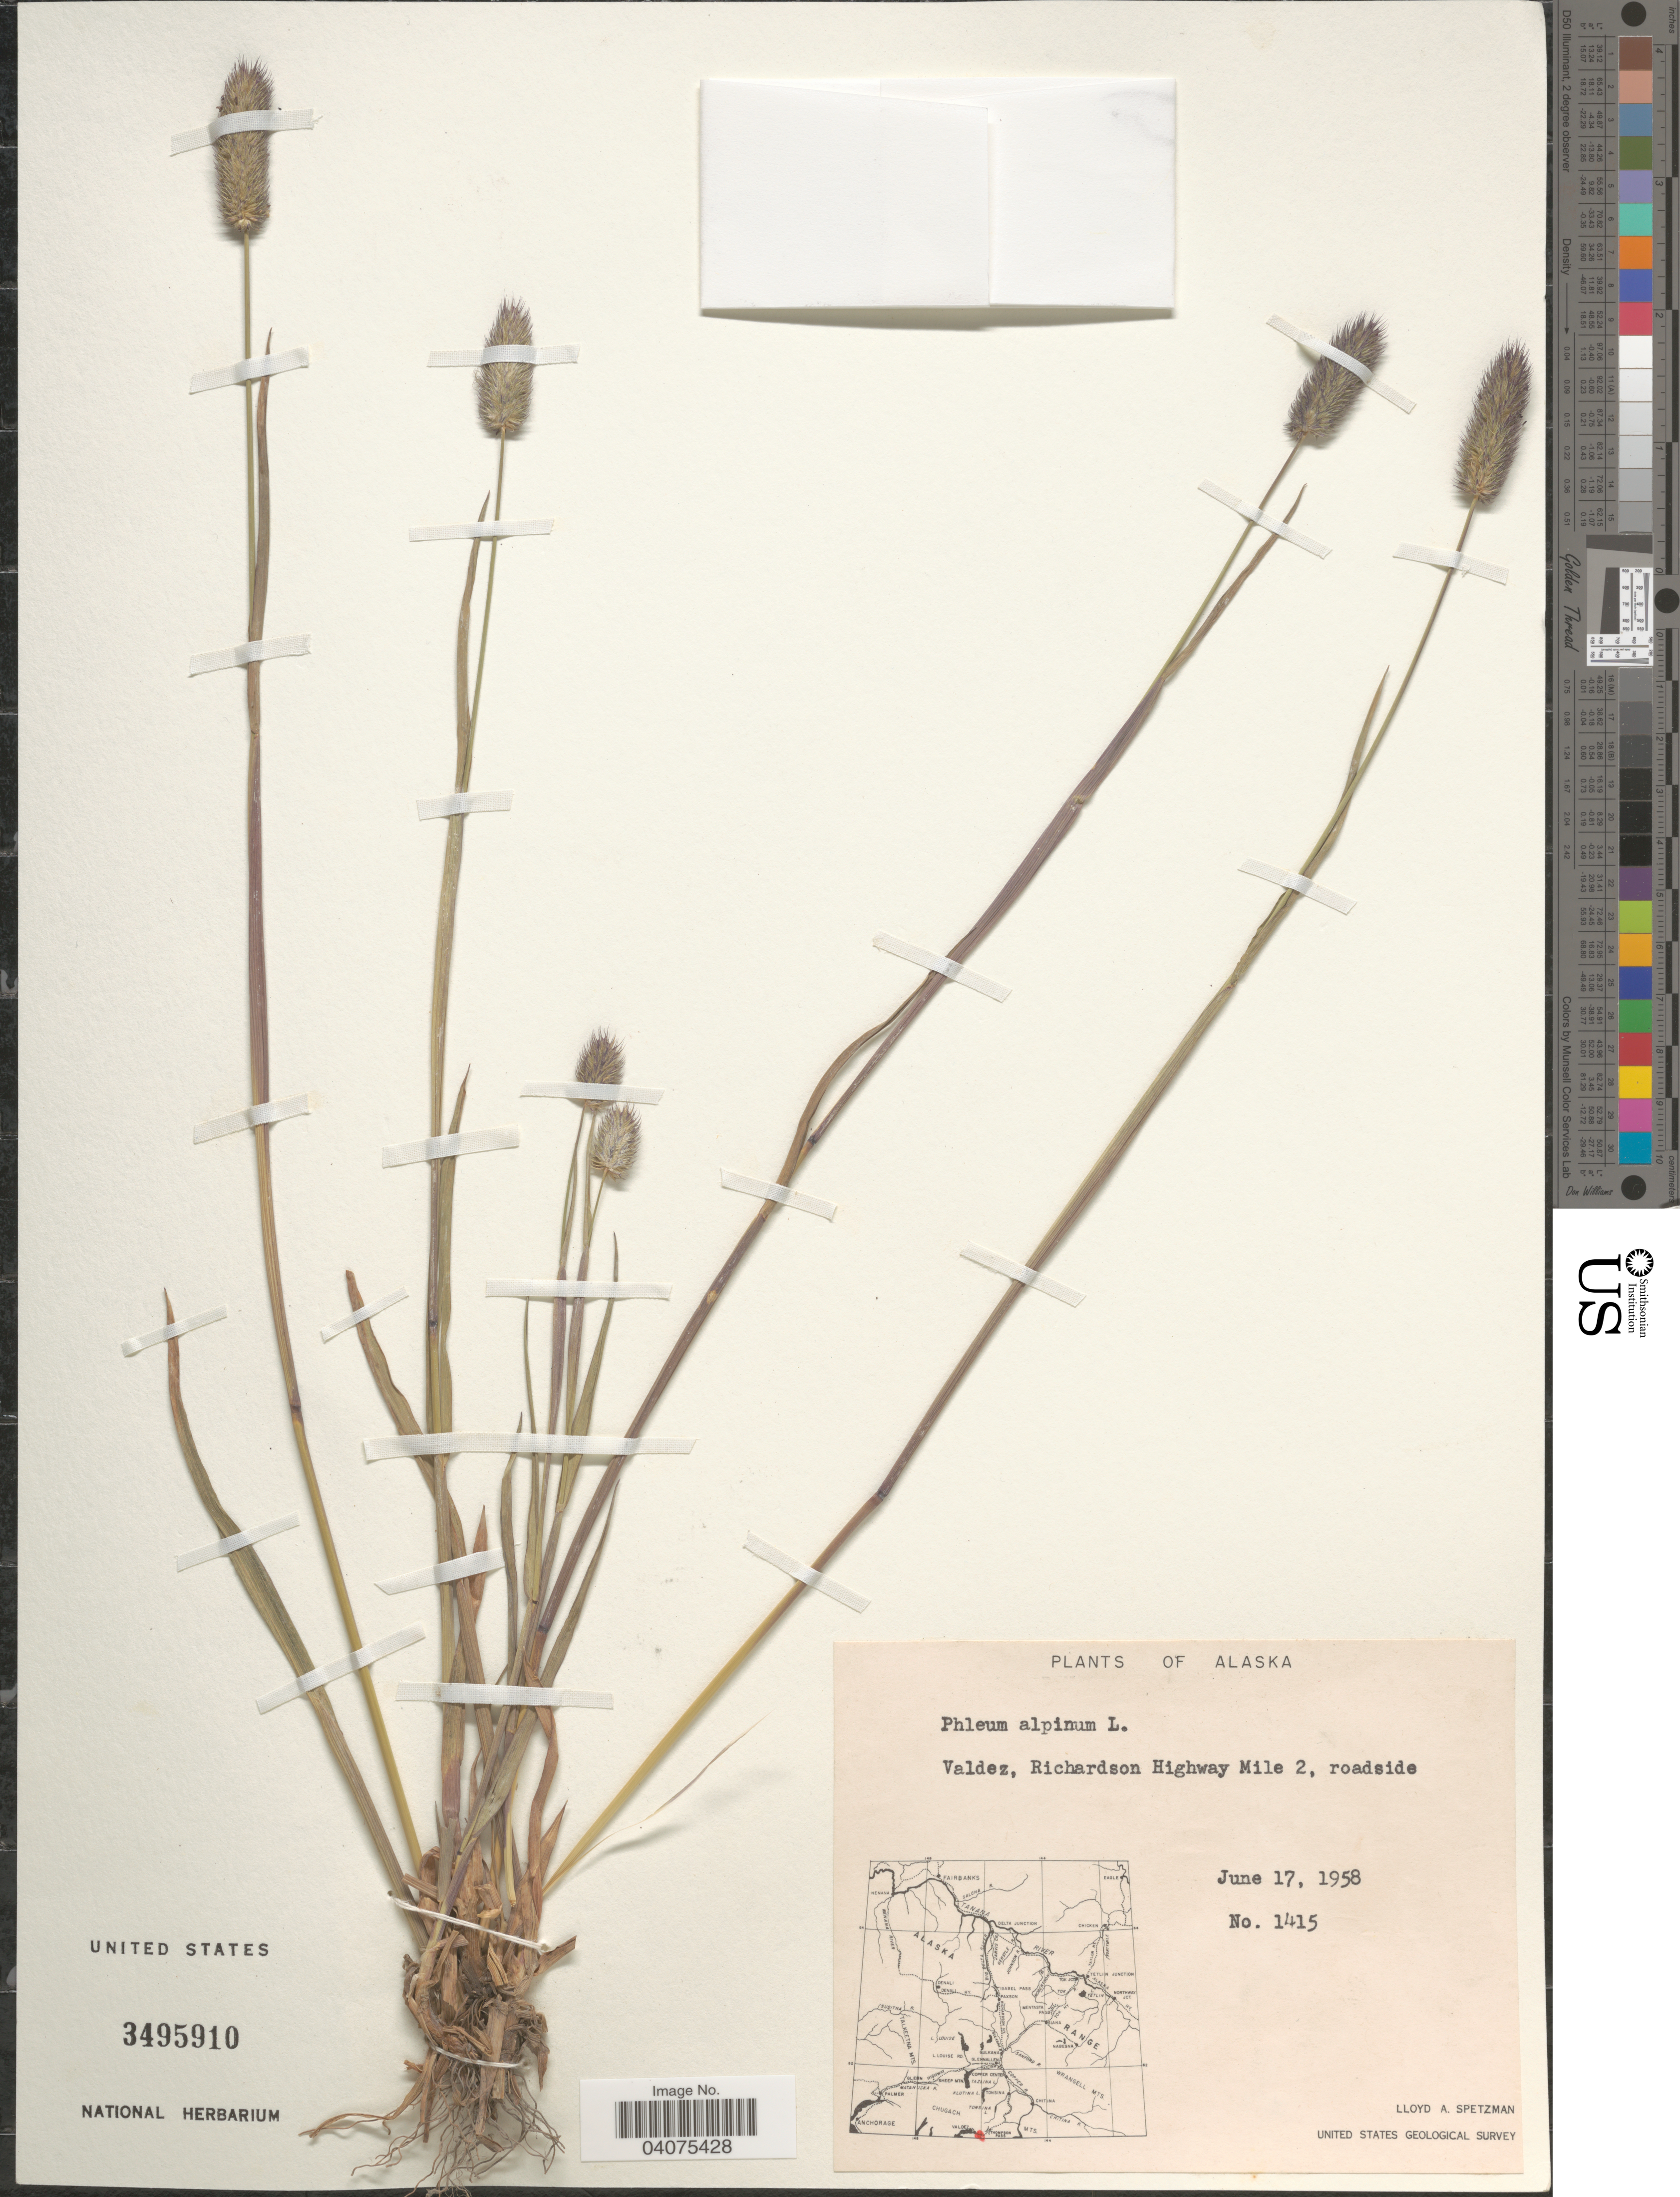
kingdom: Plantae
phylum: Tracheophyta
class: Liliopsida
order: Poales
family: Poaceae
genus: Phleum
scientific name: Phleum alpinum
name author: L.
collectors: L. Spetzman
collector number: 1415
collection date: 1958-06-17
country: United States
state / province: Alaska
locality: Valdez, Richardson Highway Mile 2, roadside. United States Geological Survey.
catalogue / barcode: US 3495910